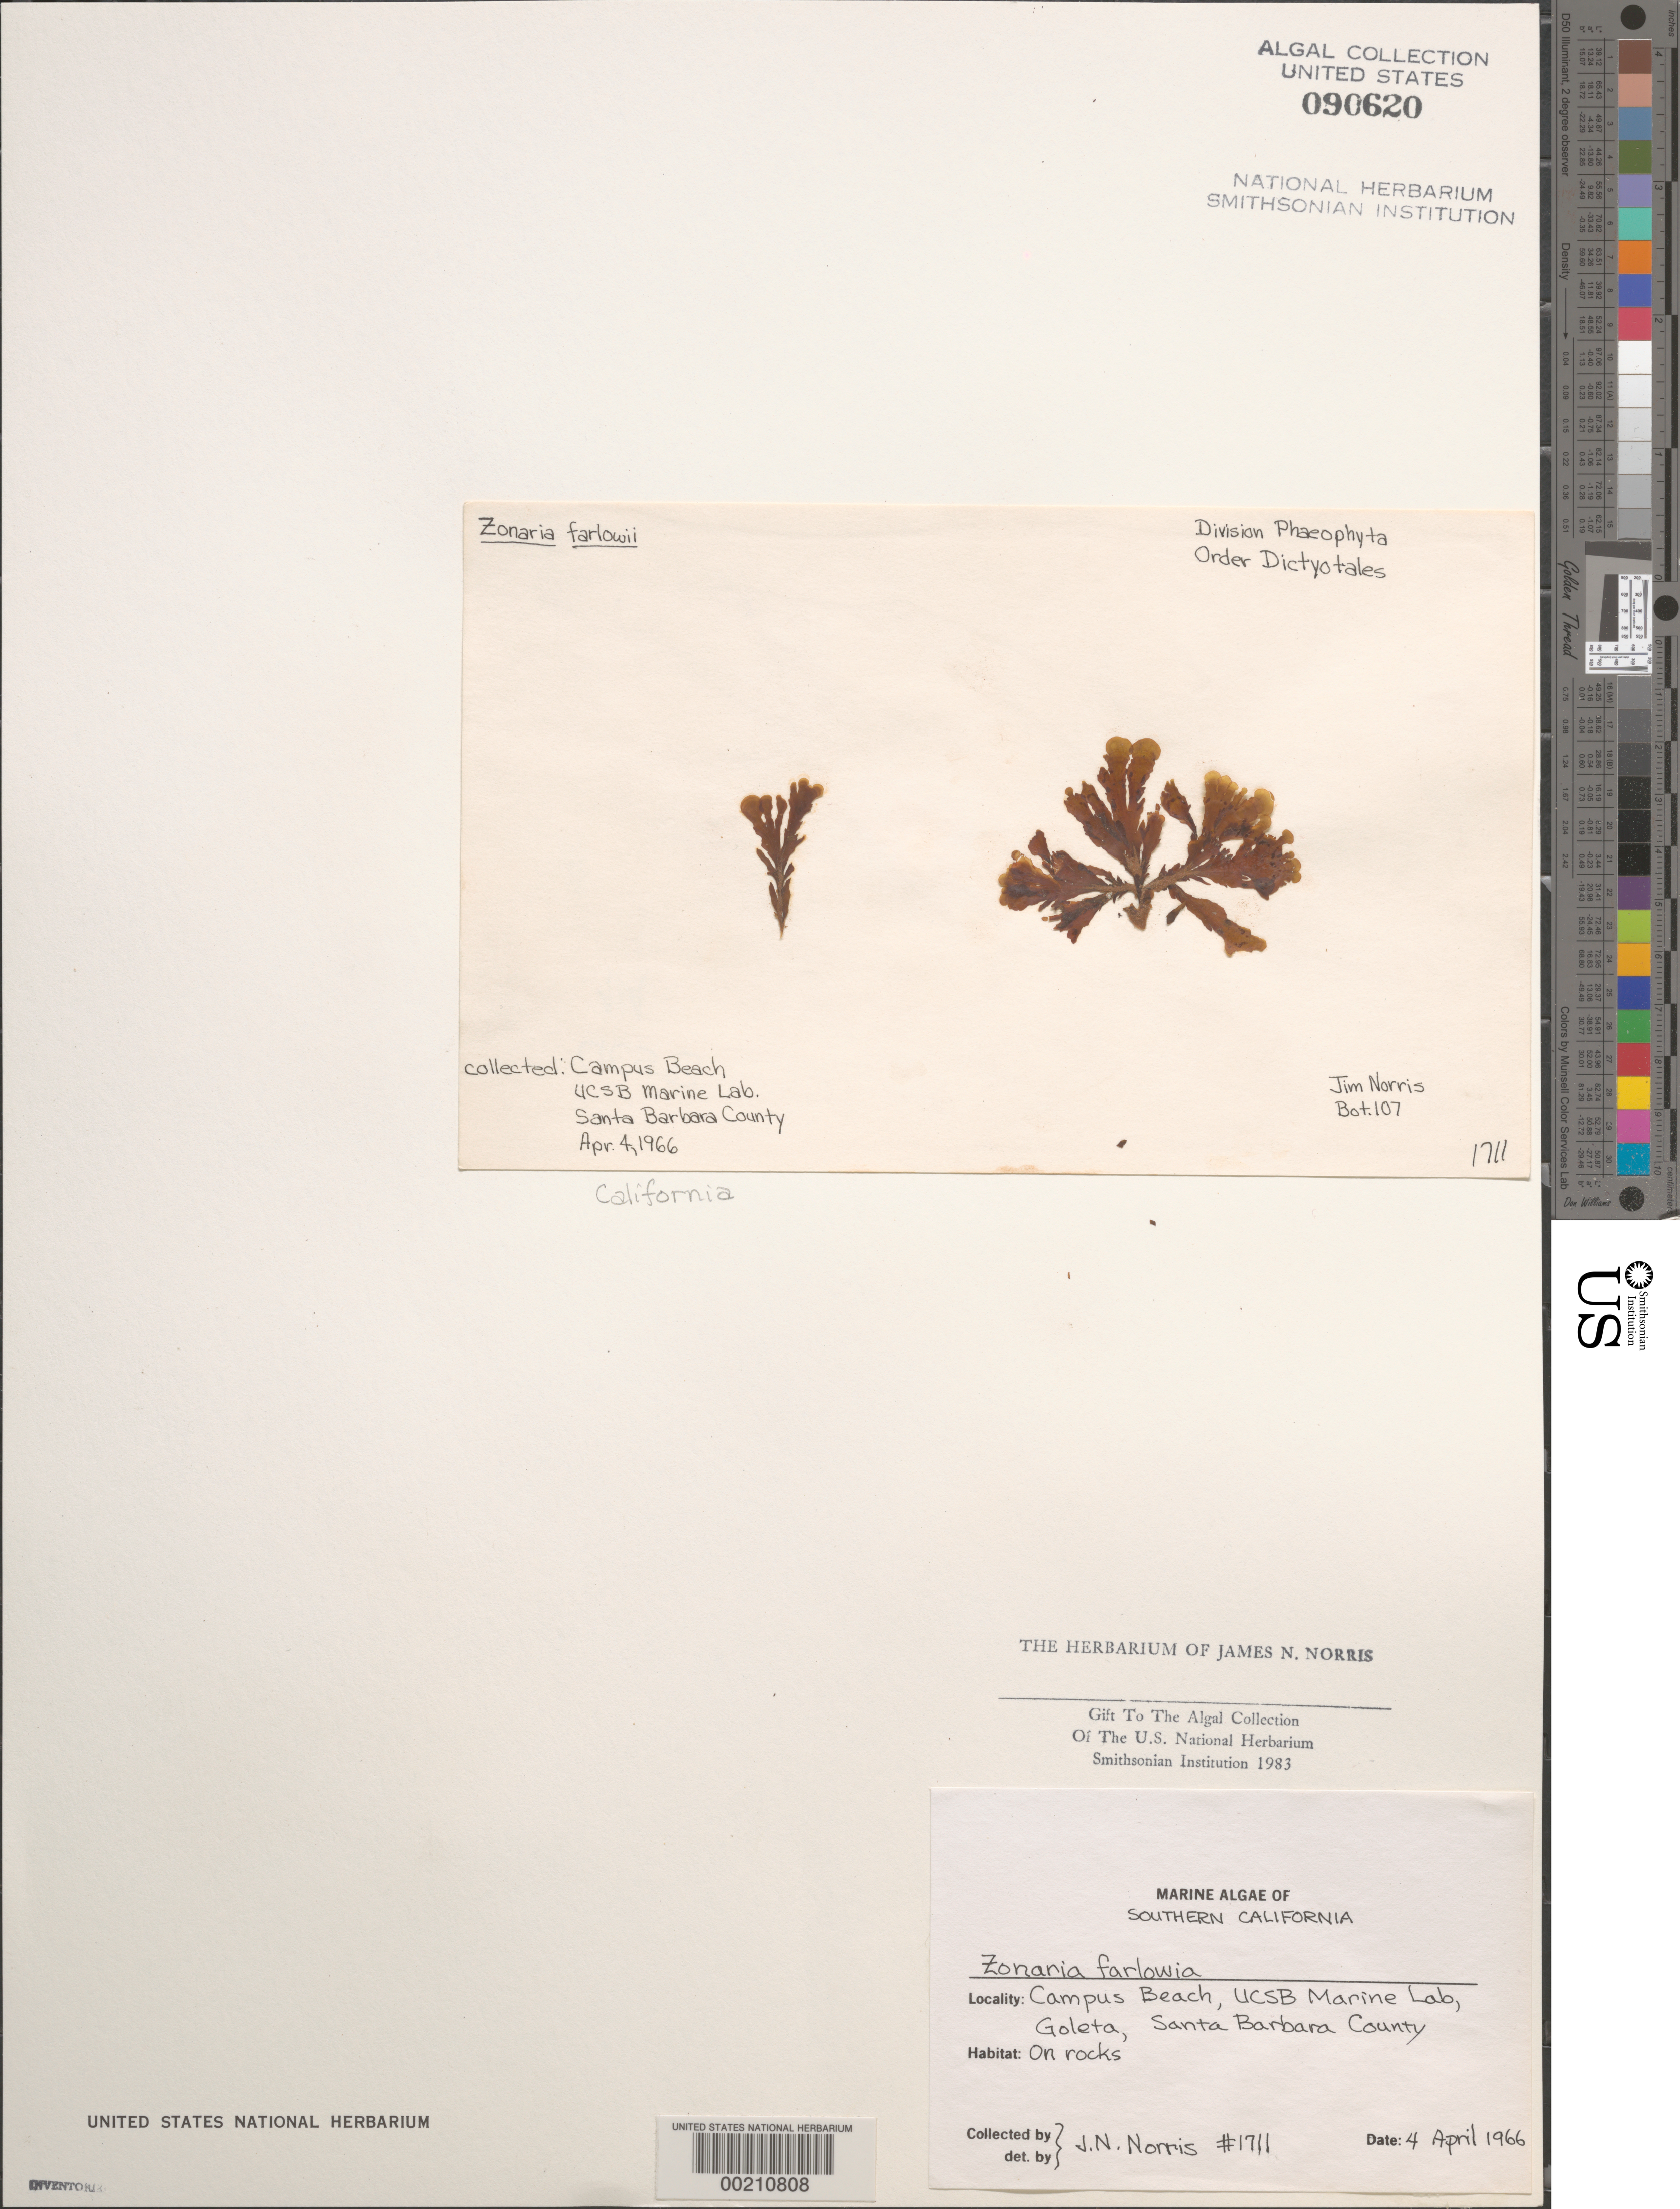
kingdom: Chromista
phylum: Ochrophyta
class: Phaeophyceae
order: Dictyotales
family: Dictyotaceae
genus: Zonaria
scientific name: Zonaria farlowii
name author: Setch. & N.L. Gardner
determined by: Norris, James N.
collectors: J. N. Norris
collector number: JN-1711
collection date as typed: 04 Apr 1966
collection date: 1966-04-04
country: United States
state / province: California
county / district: Santa Barbara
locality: Campus Beach, Goleta, University of California Santa Barbara marine laboratory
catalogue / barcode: US 90620